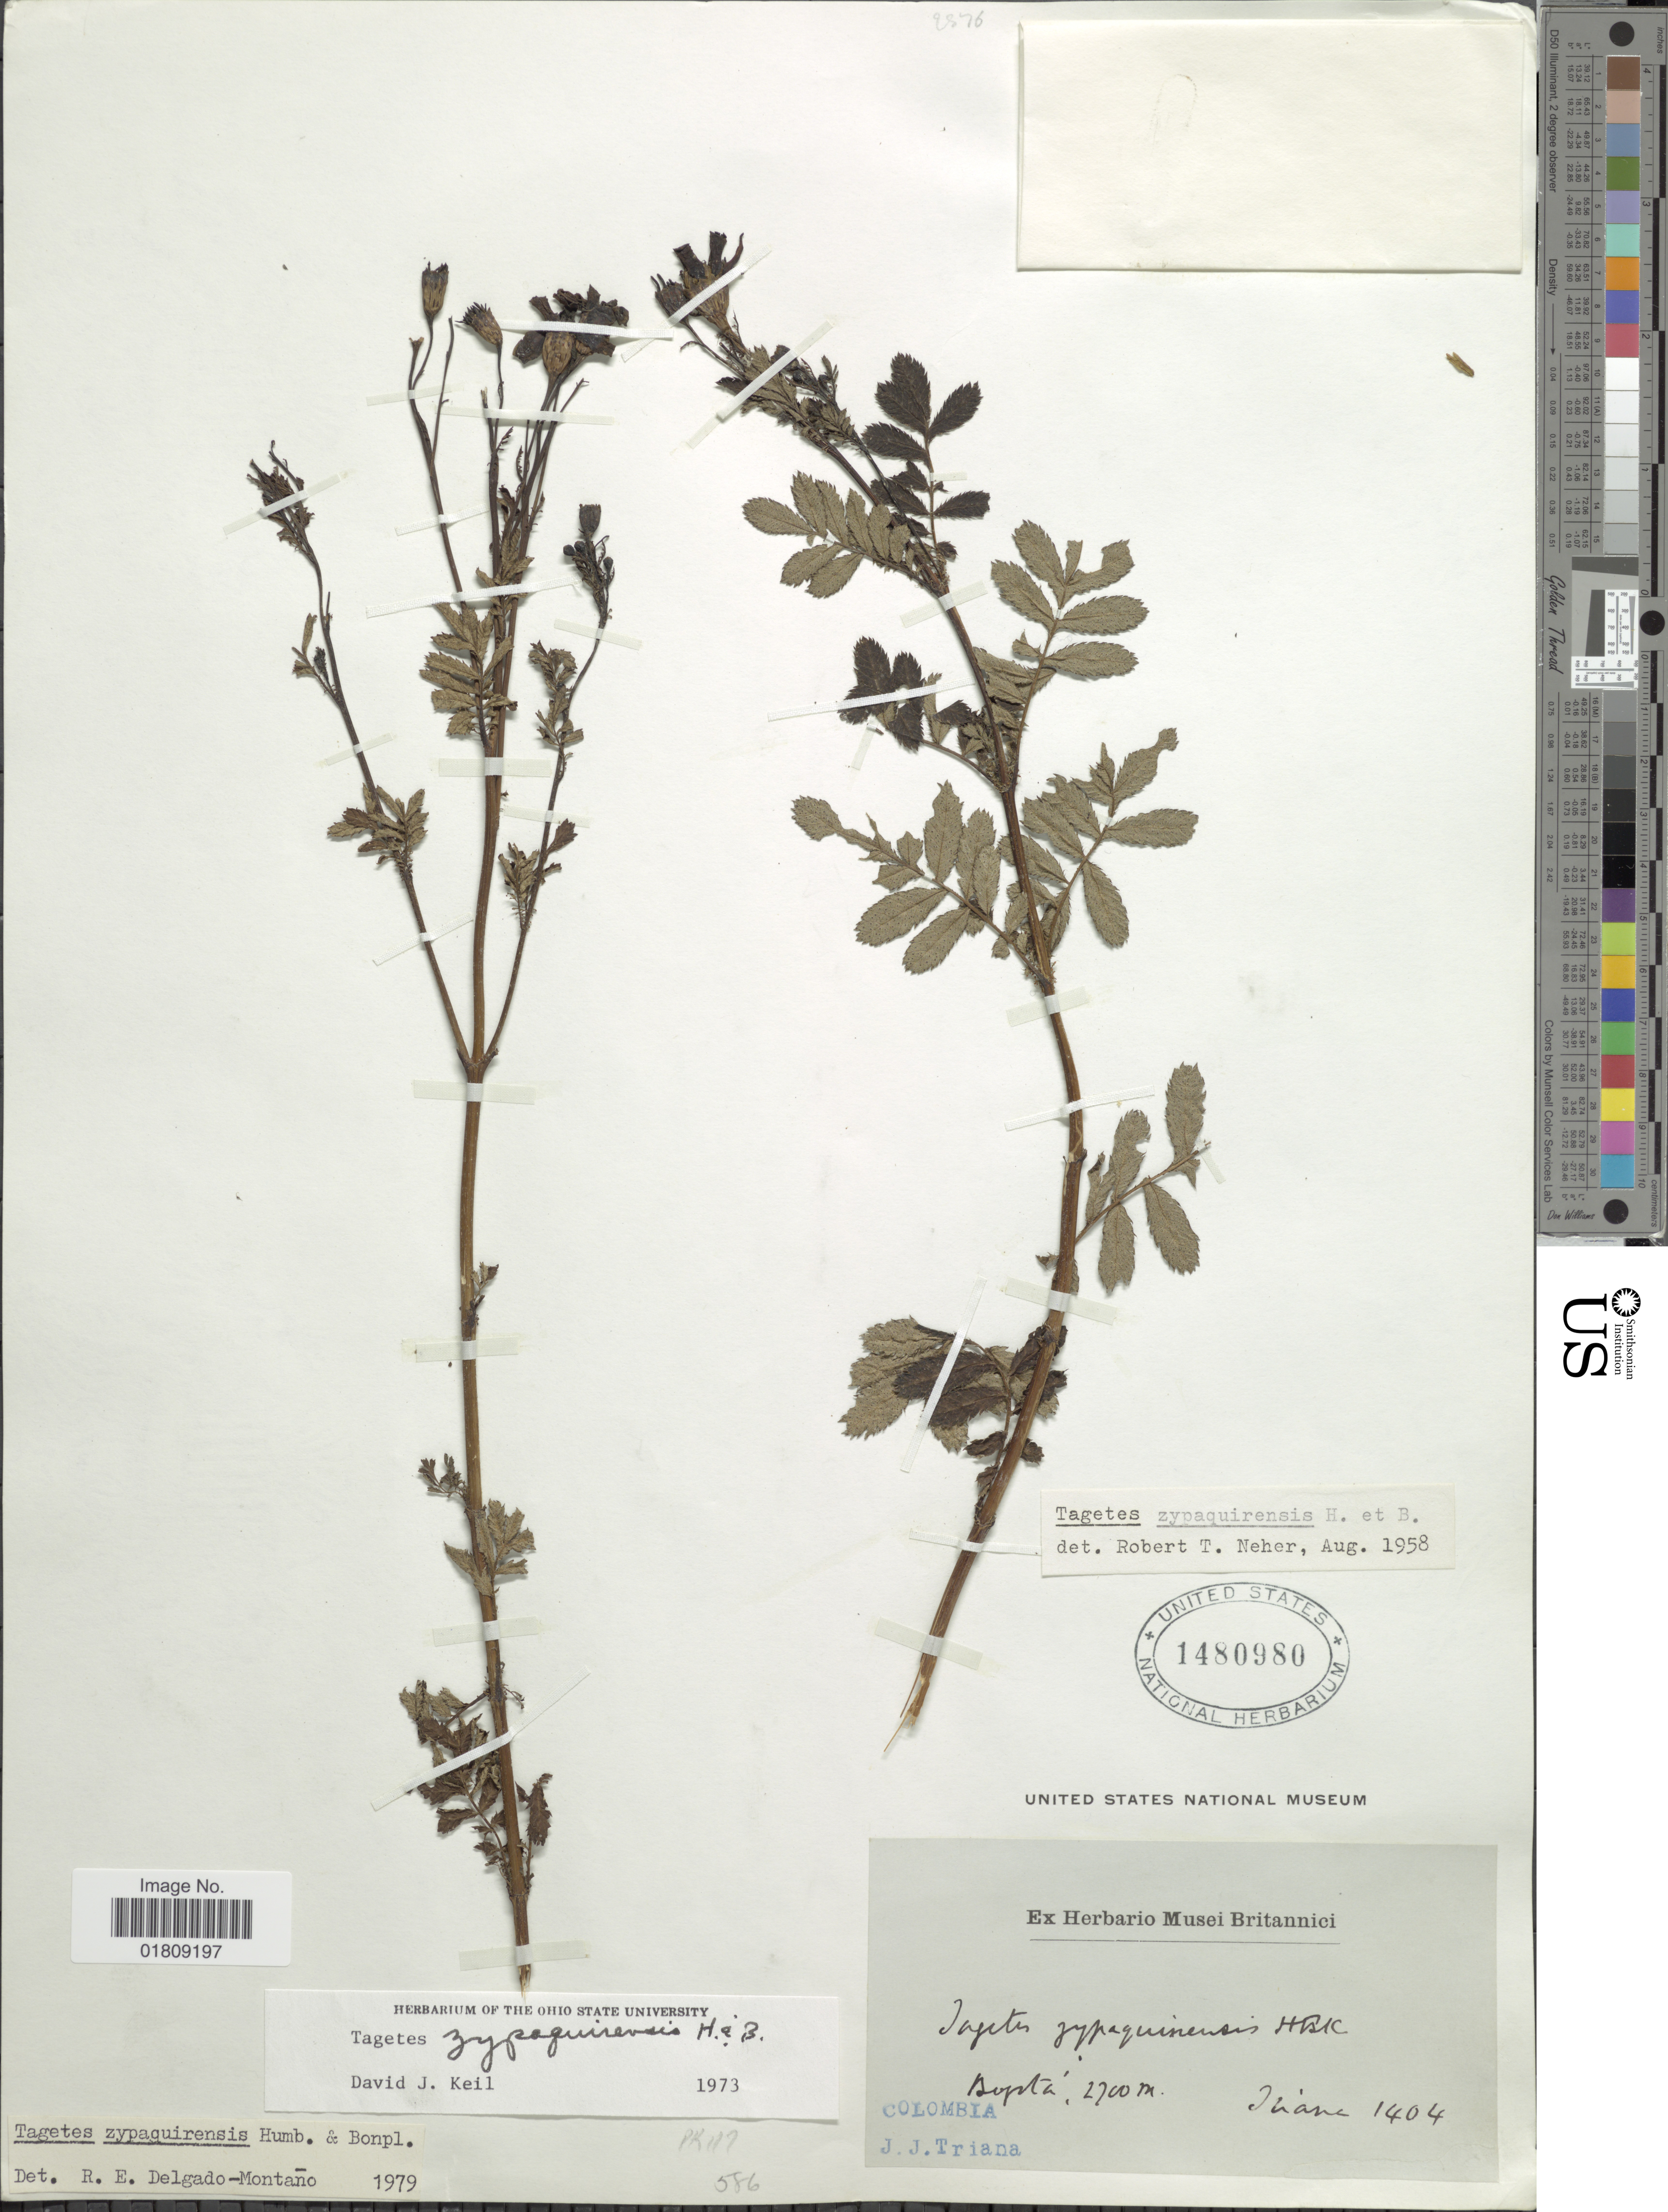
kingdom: Plantae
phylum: Tracheophyta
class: Magnoliopsida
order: Asterales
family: Asteraceae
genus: Tagetes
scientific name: Tagetes zypaquirensis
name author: Humb. & Bonpl.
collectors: J. J. Triana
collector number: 404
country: Colombia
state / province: Bogota D.C.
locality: Bogota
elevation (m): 2700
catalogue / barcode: US 1480980